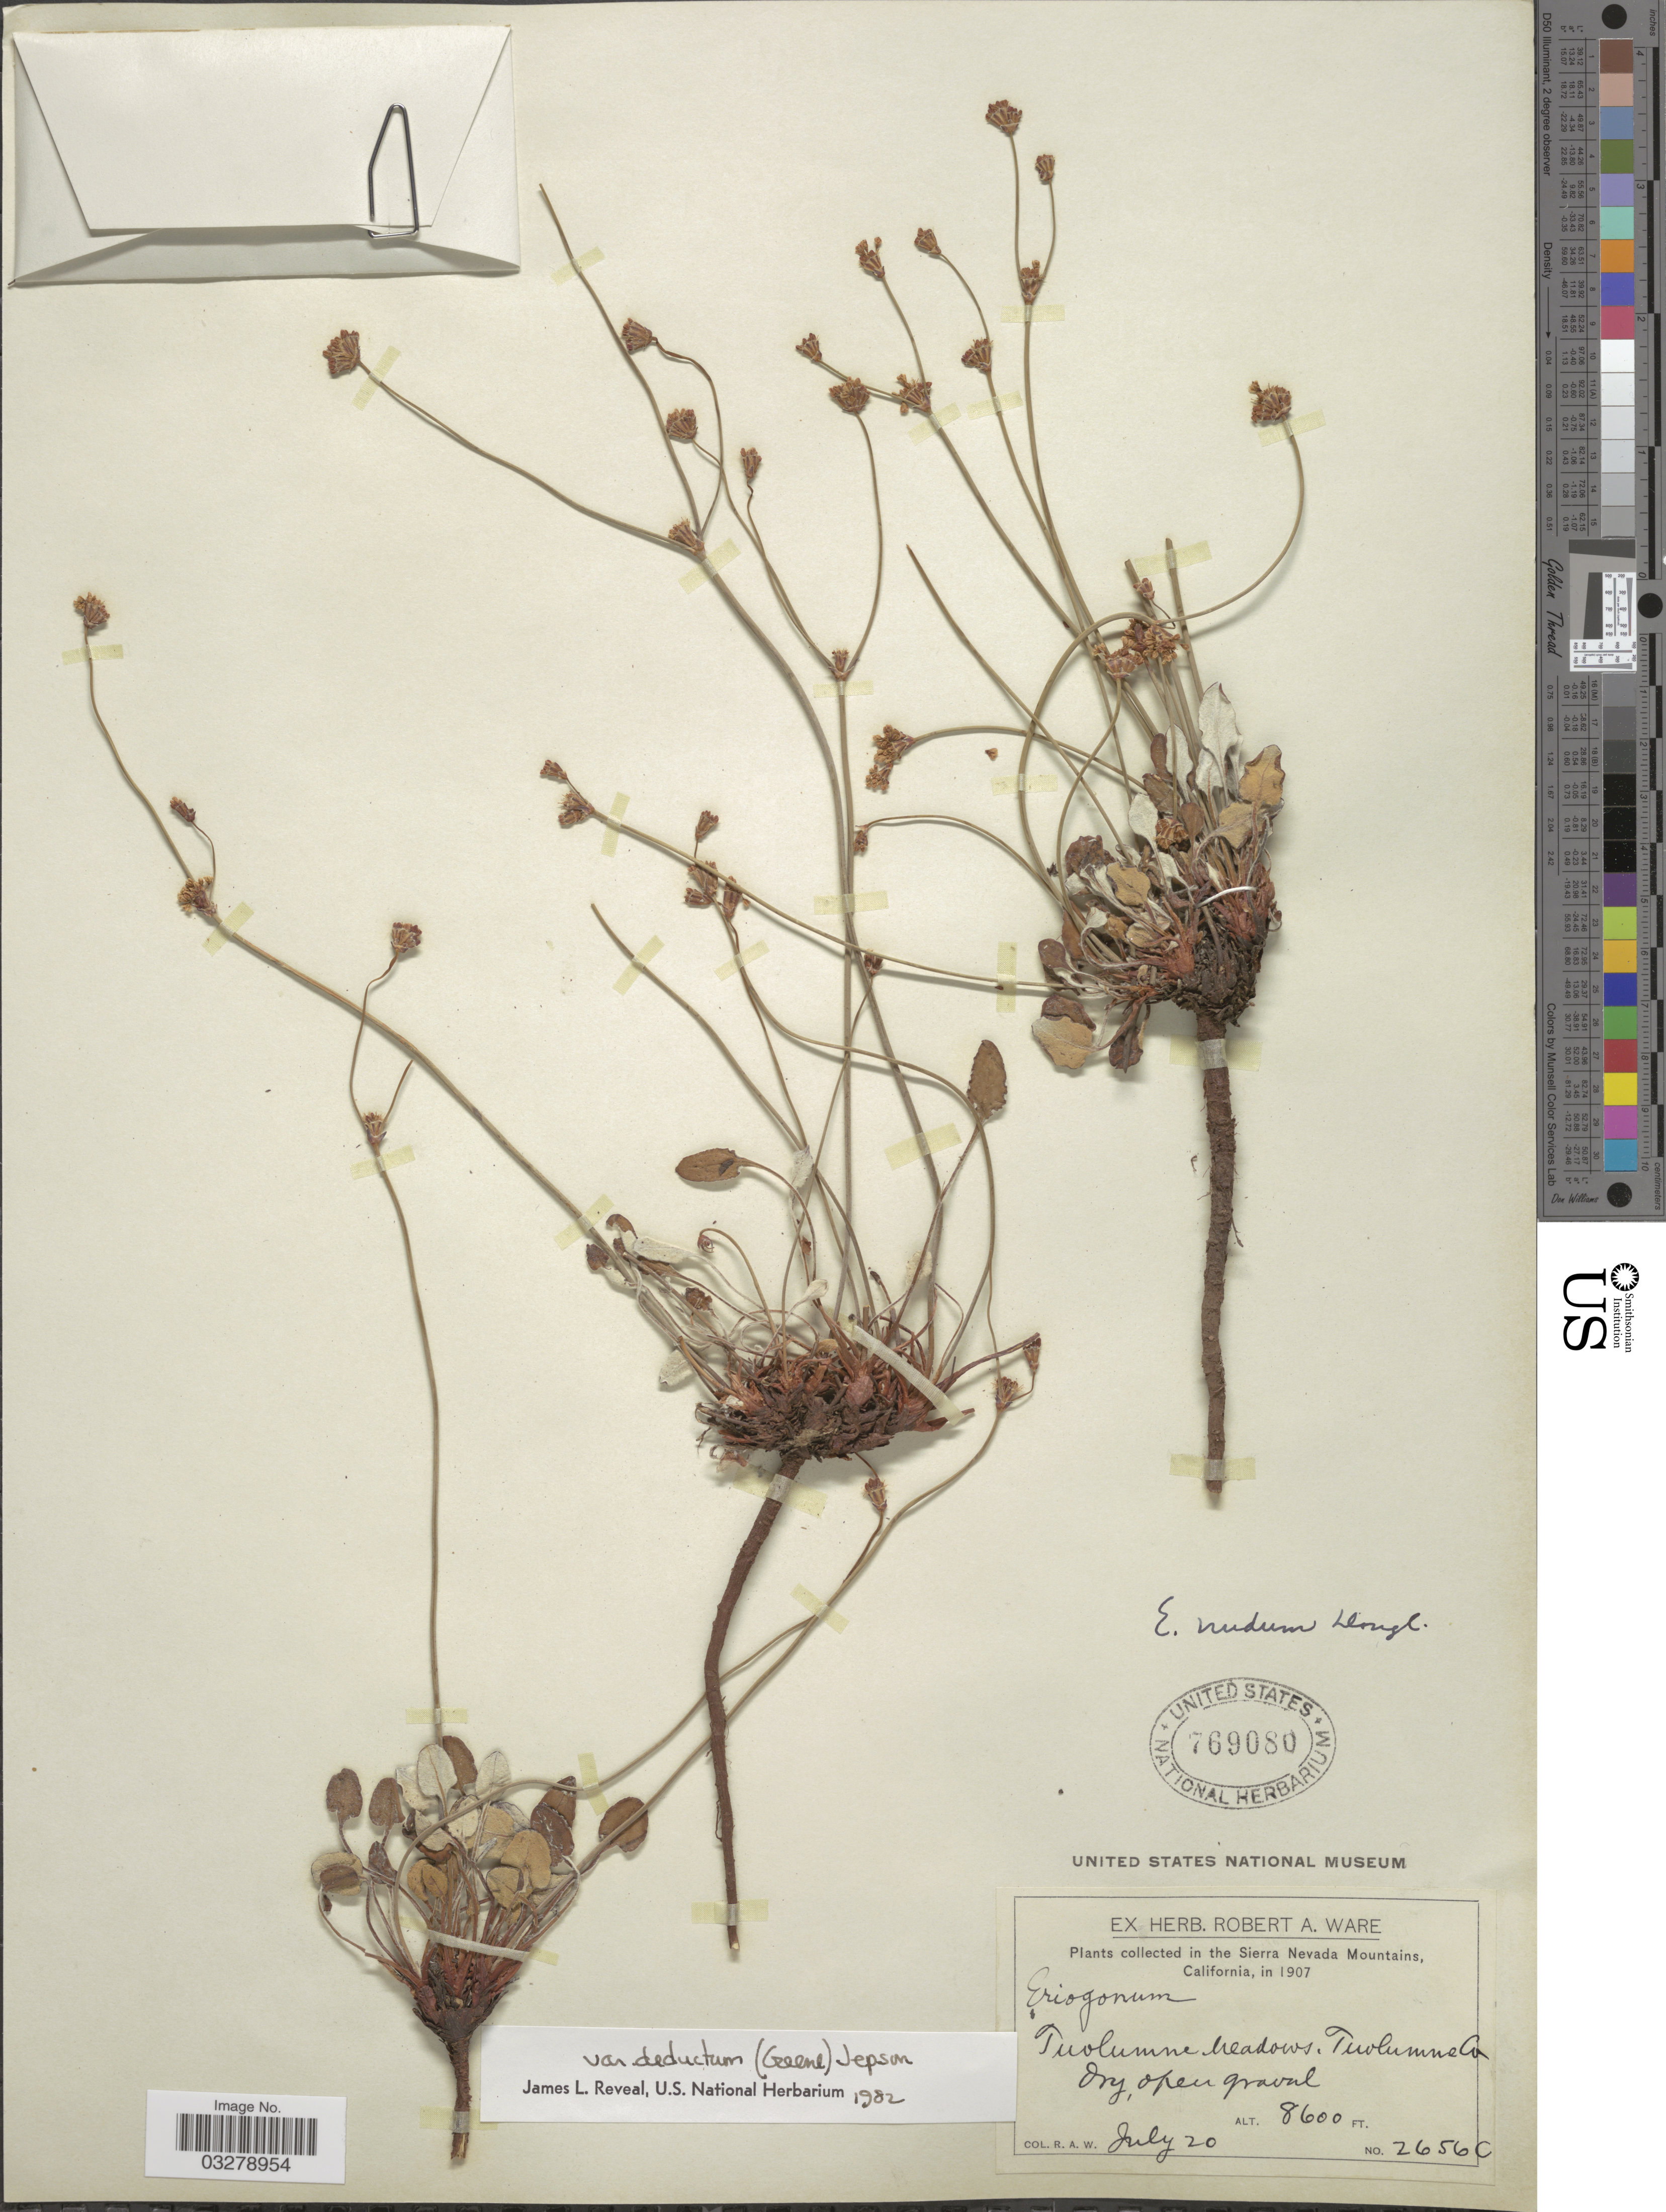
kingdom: Plantae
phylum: Tracheophyta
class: Magnoliopsida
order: Caryophyllales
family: Polygonaceae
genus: Eriogonum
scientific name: Eriogonum nudum var. deductum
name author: (Greene) Jeps.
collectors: R. Ware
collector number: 26560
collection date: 1907-07-20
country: United States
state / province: California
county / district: Tuolumne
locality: In the Sierra Nevada Mountain, Tuolumne meadows, Tuolumne Co.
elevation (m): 2621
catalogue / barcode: US 769080